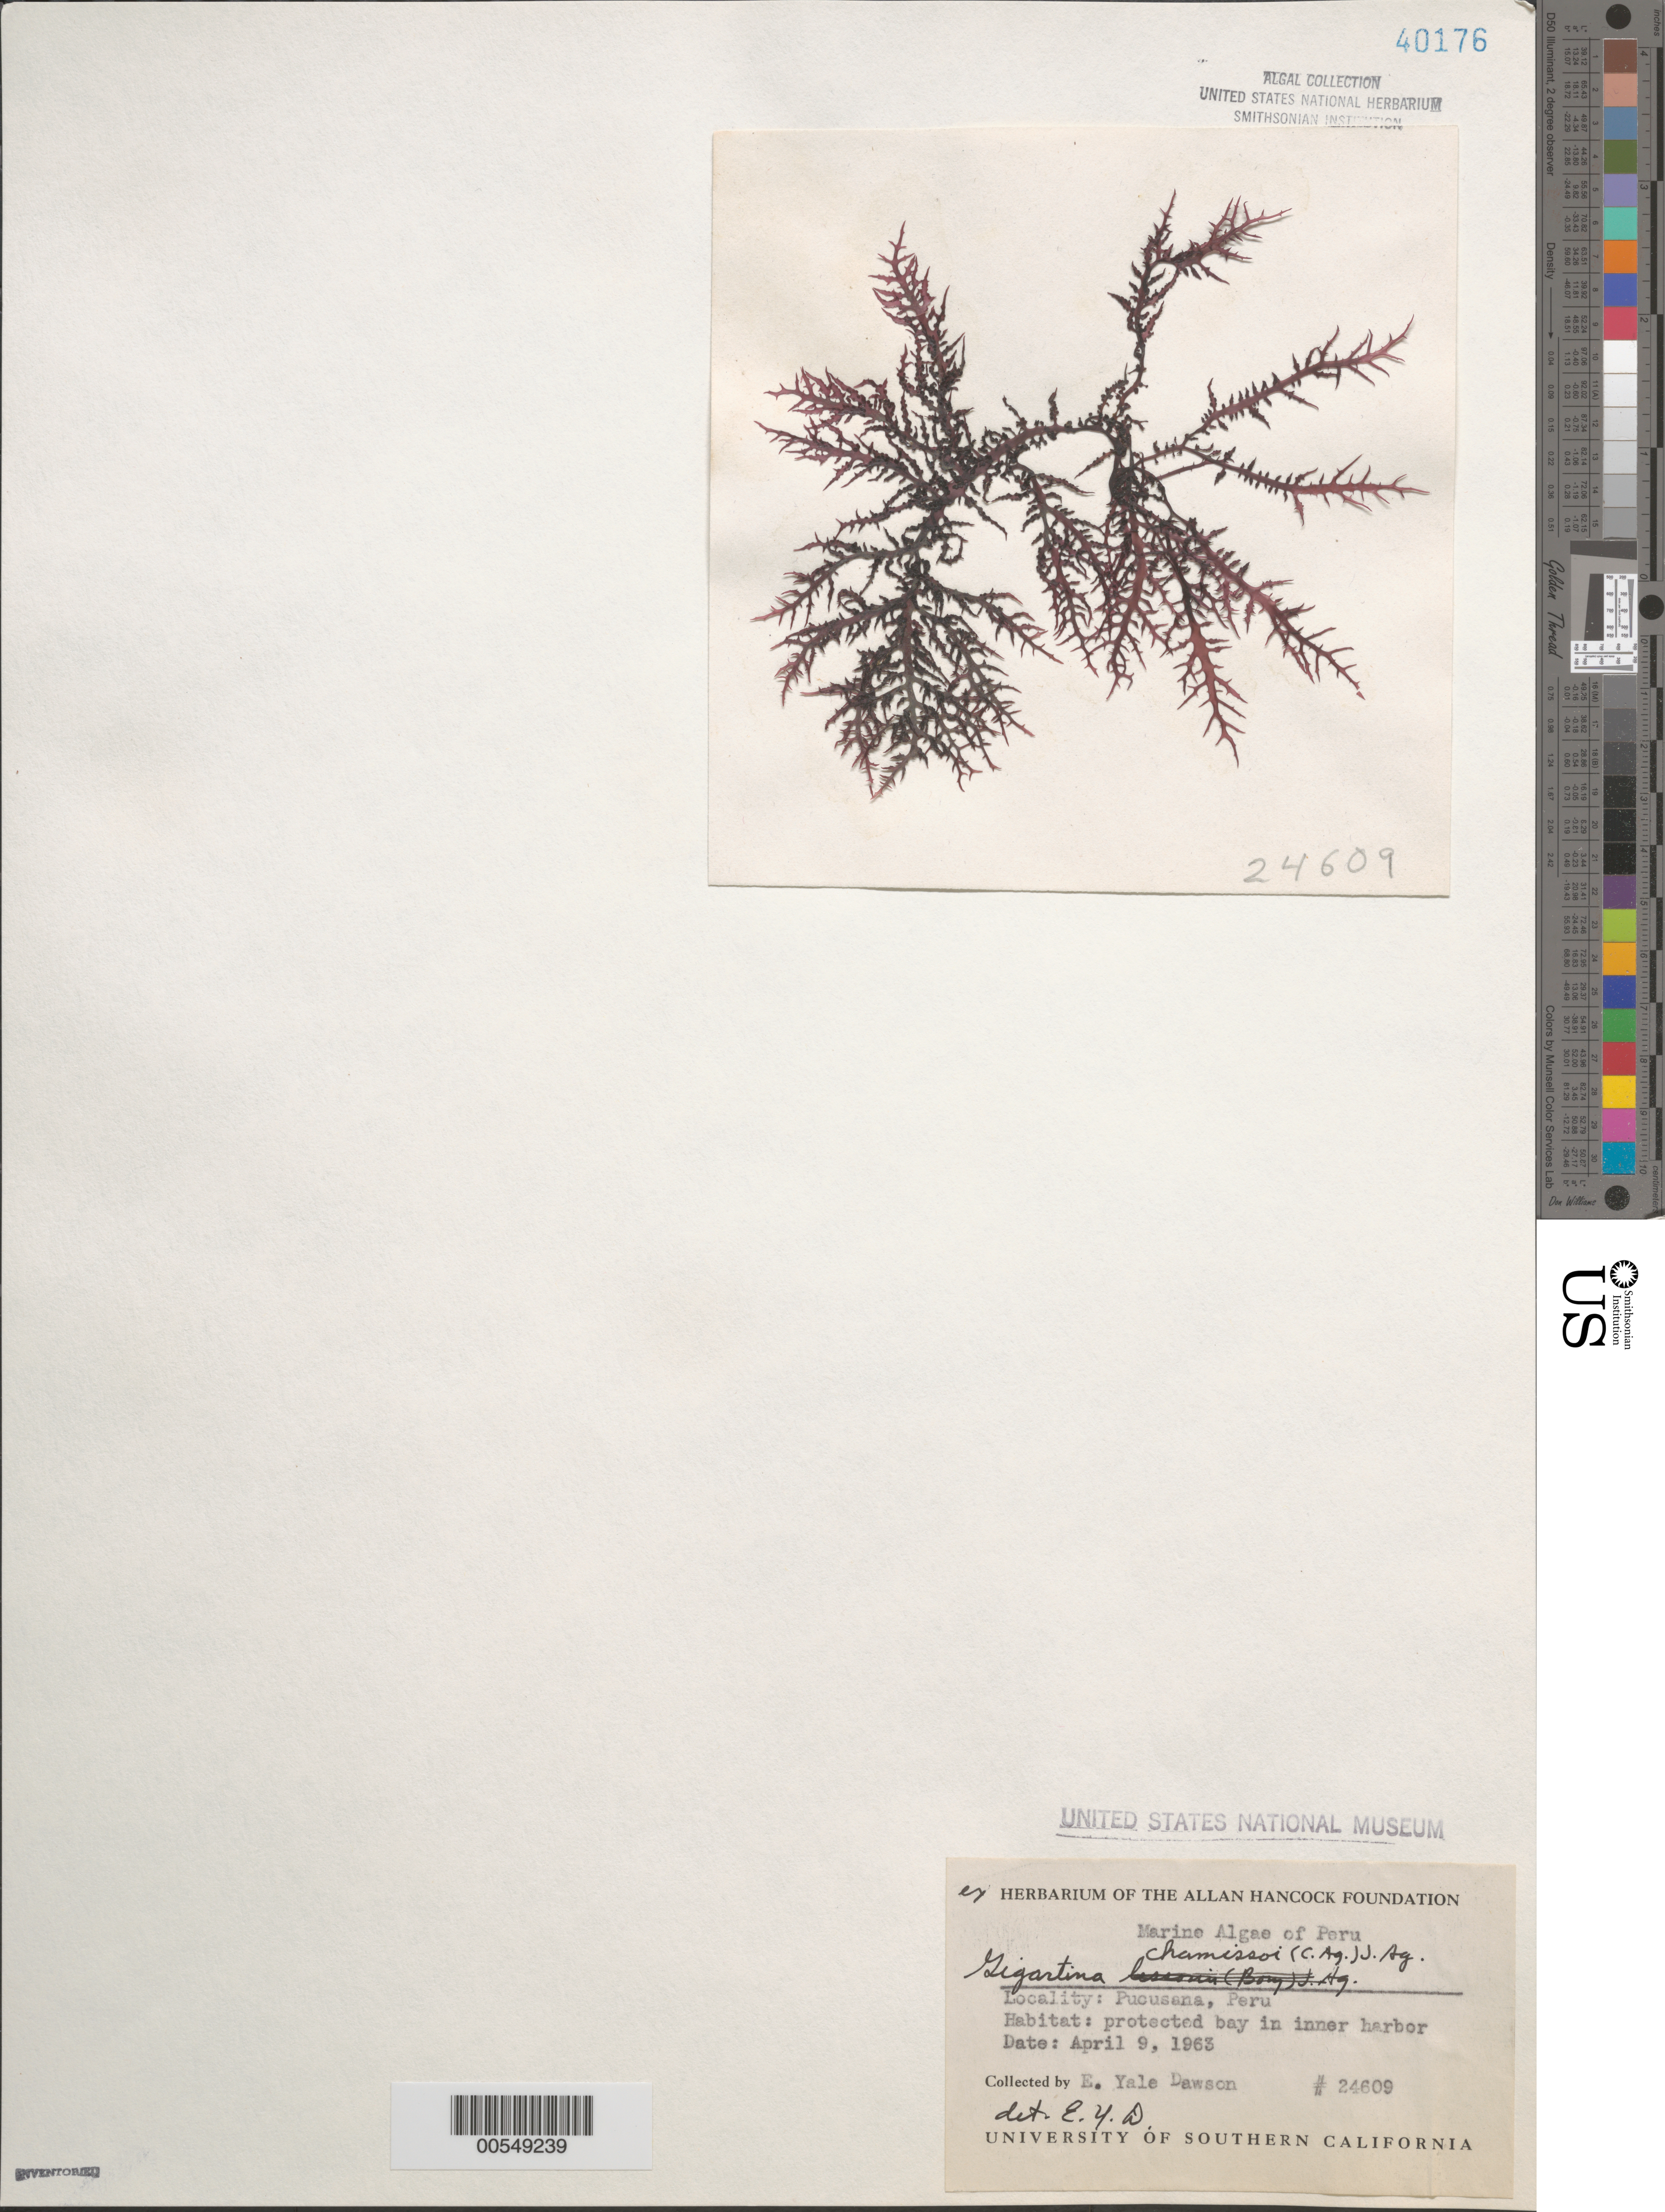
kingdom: Plantae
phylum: Rhodophyta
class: Florideophyceae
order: Gigartinales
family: Gigartinaceae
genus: Chondracanthus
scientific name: Chondracanthus chamissoi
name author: (C. Agardh) Kützing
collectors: E. Y. Dawson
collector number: EYD 24609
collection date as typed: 09 Apr 1963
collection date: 1963-04-09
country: Peru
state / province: Lima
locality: Pucusana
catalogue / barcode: US 40176